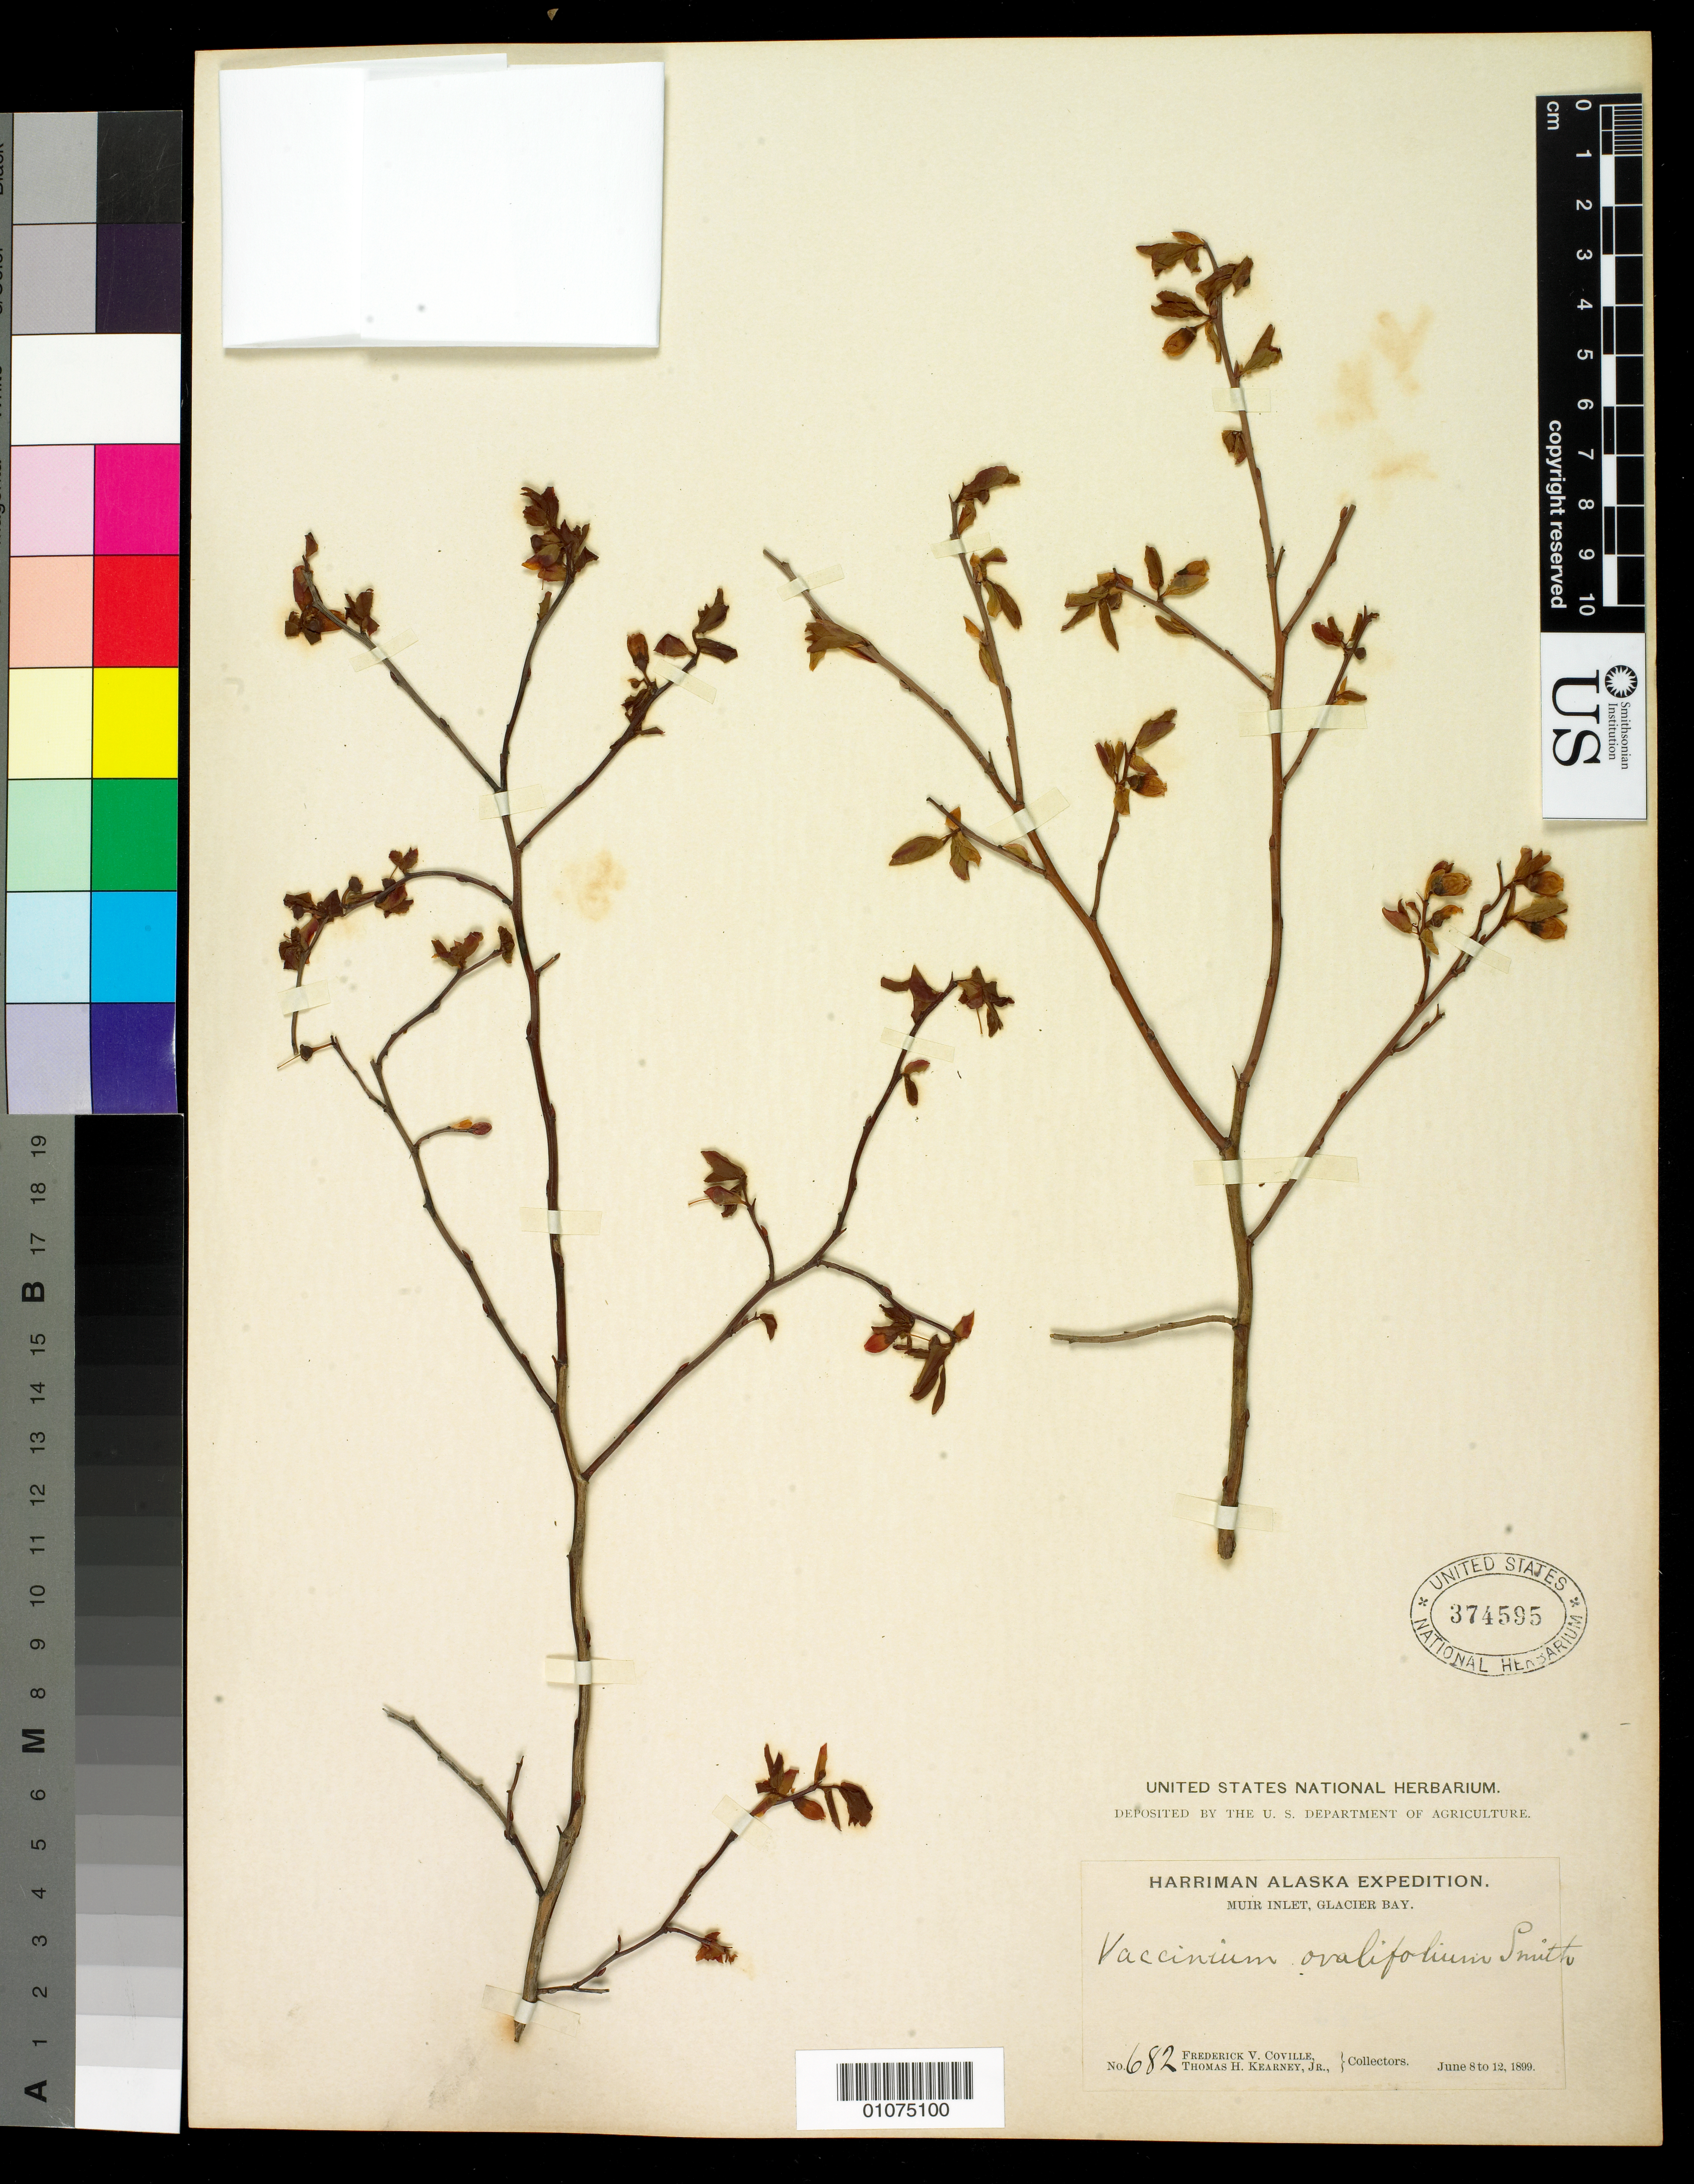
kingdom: Plantae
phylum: Tracheophyta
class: Magnoliopsida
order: Ericales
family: Ericaceae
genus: Vaccinium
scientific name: Vaccinium ovalifolium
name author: Sm.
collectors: F. V. Coville & T. H. Kearney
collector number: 682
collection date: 1899-06-08/1899-06-12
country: United States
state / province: Alaska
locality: Muir Inlet, Glacier Bay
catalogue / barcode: US 374595